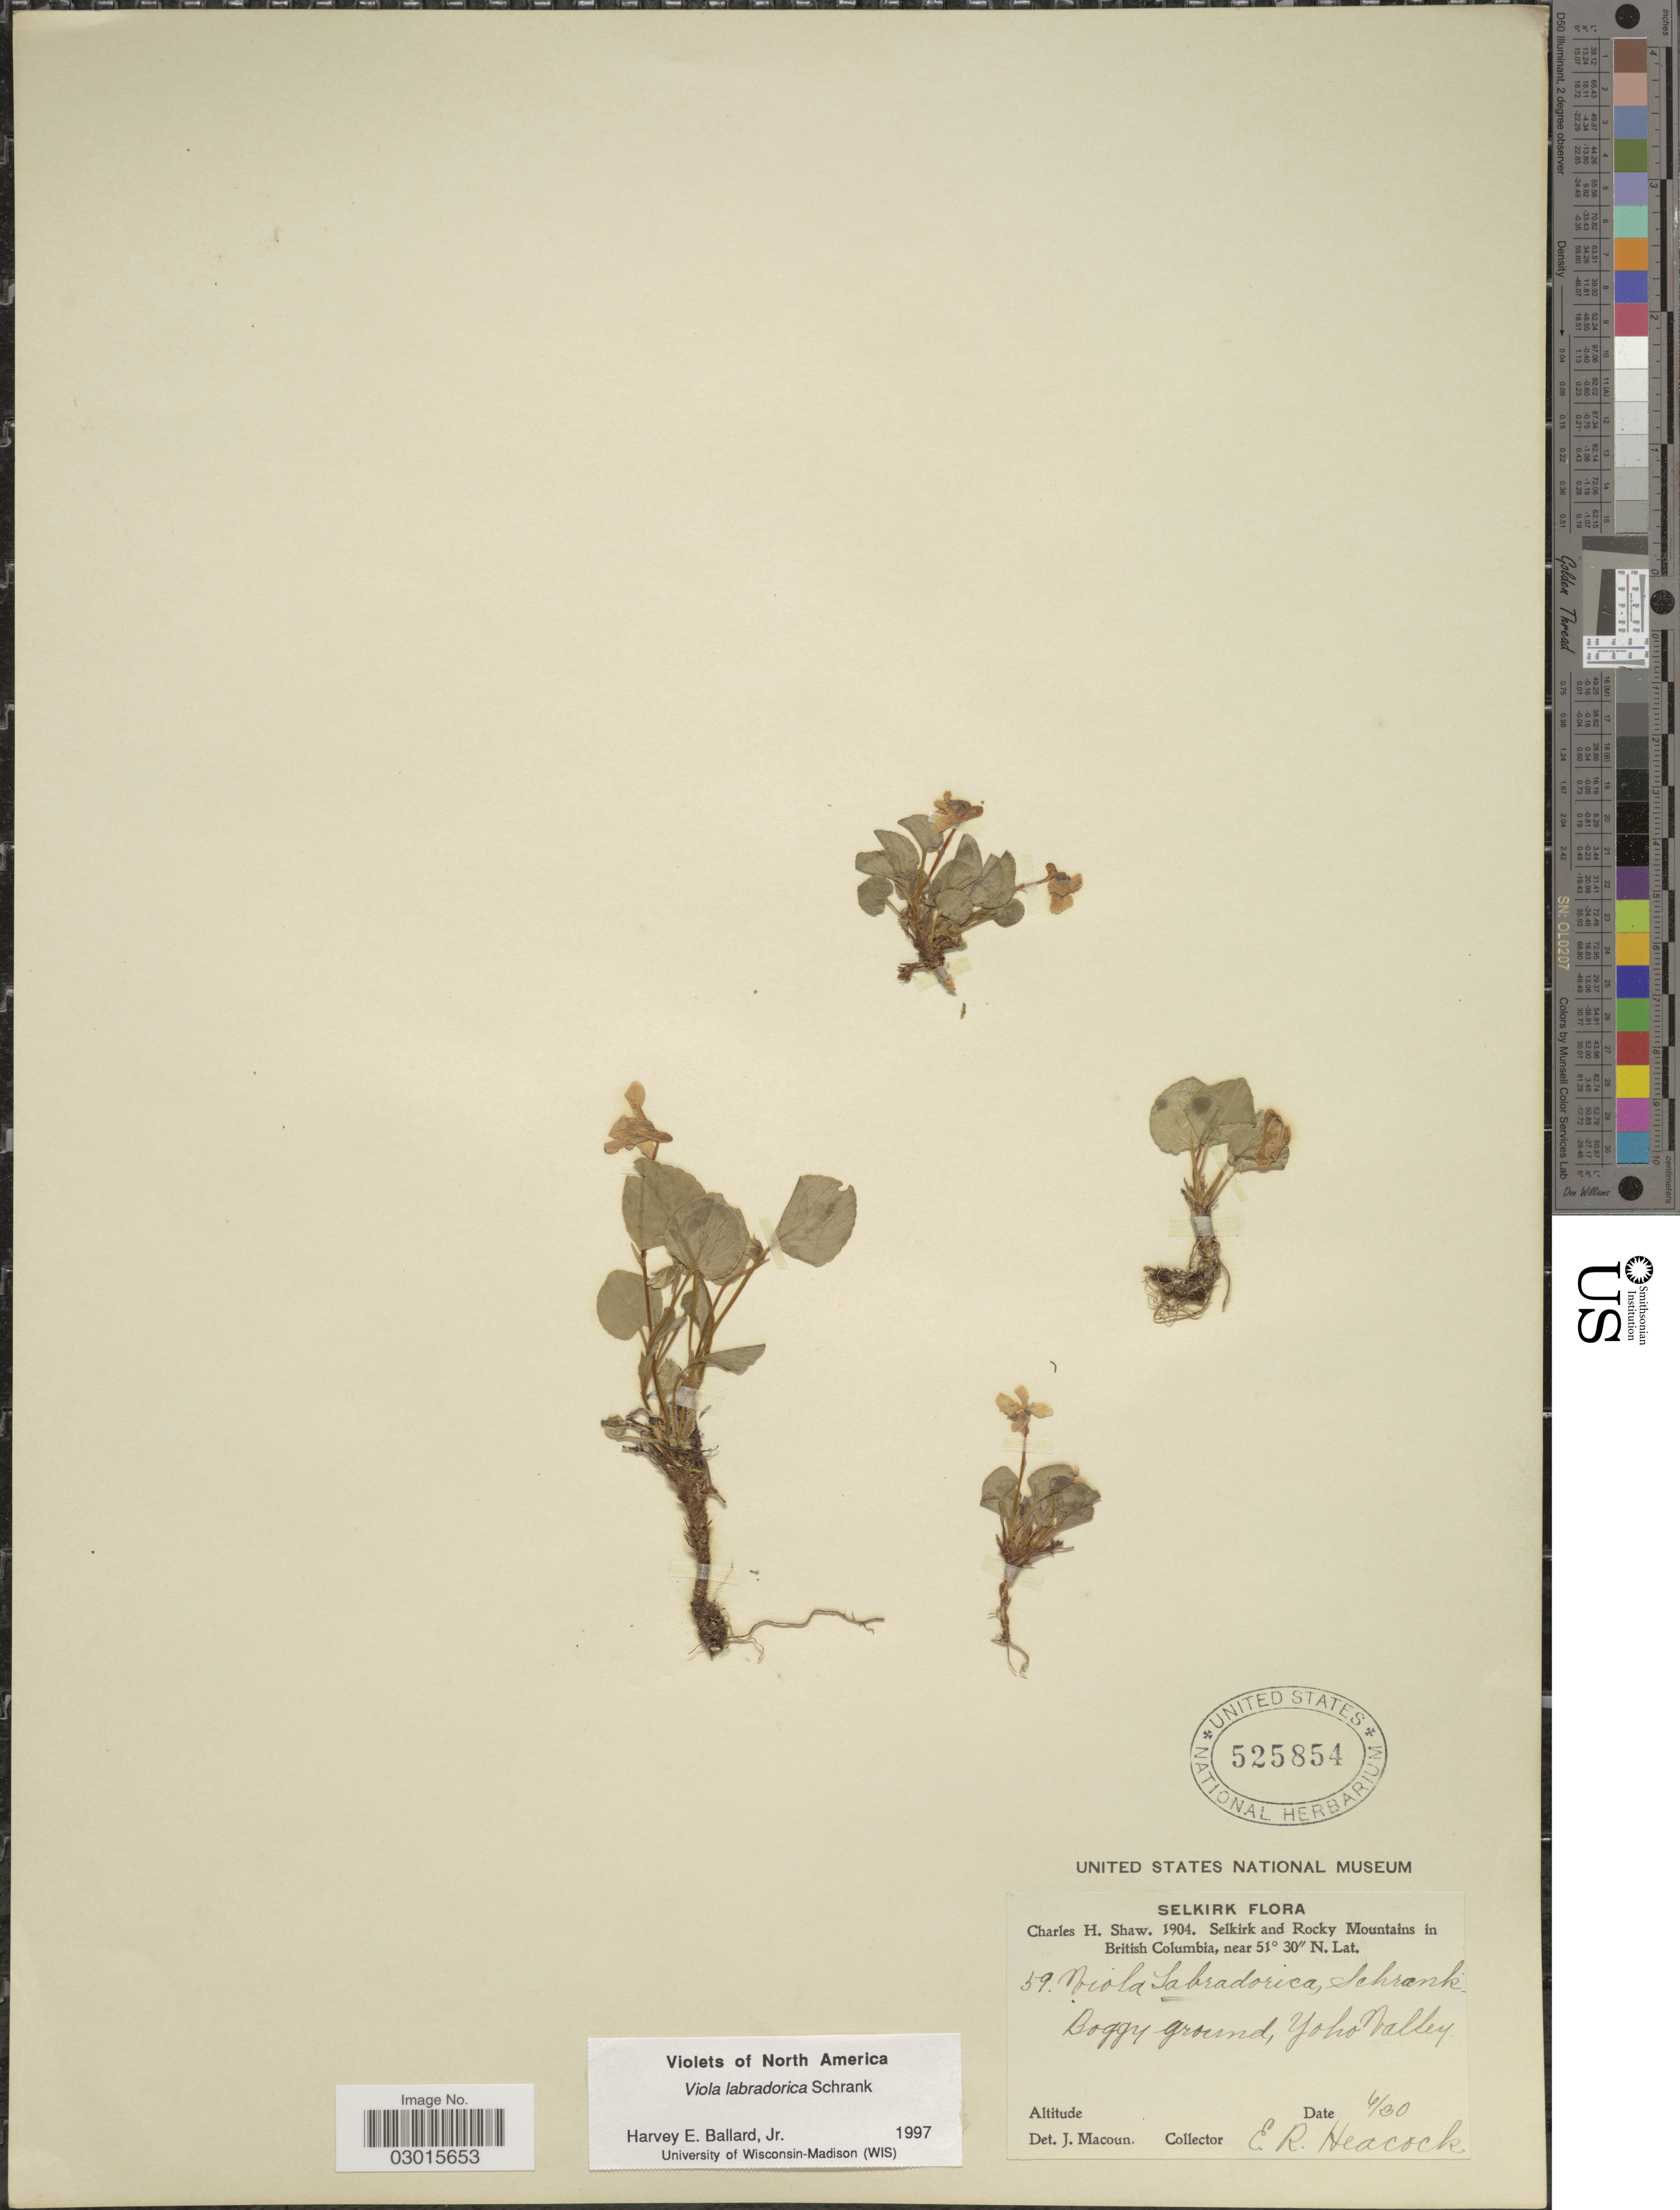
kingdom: Plantae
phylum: Tracheophyta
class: Magnoliopsida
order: Malpighiales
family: Violaceae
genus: Viola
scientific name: Viola labradorica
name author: Schrank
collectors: E. Heacock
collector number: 59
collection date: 1904-06-30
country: Canada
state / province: British Columbia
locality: Selkirk. Selkirk and Rocky Mountains in British Columbia. Yoho Valley.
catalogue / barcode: US 525854